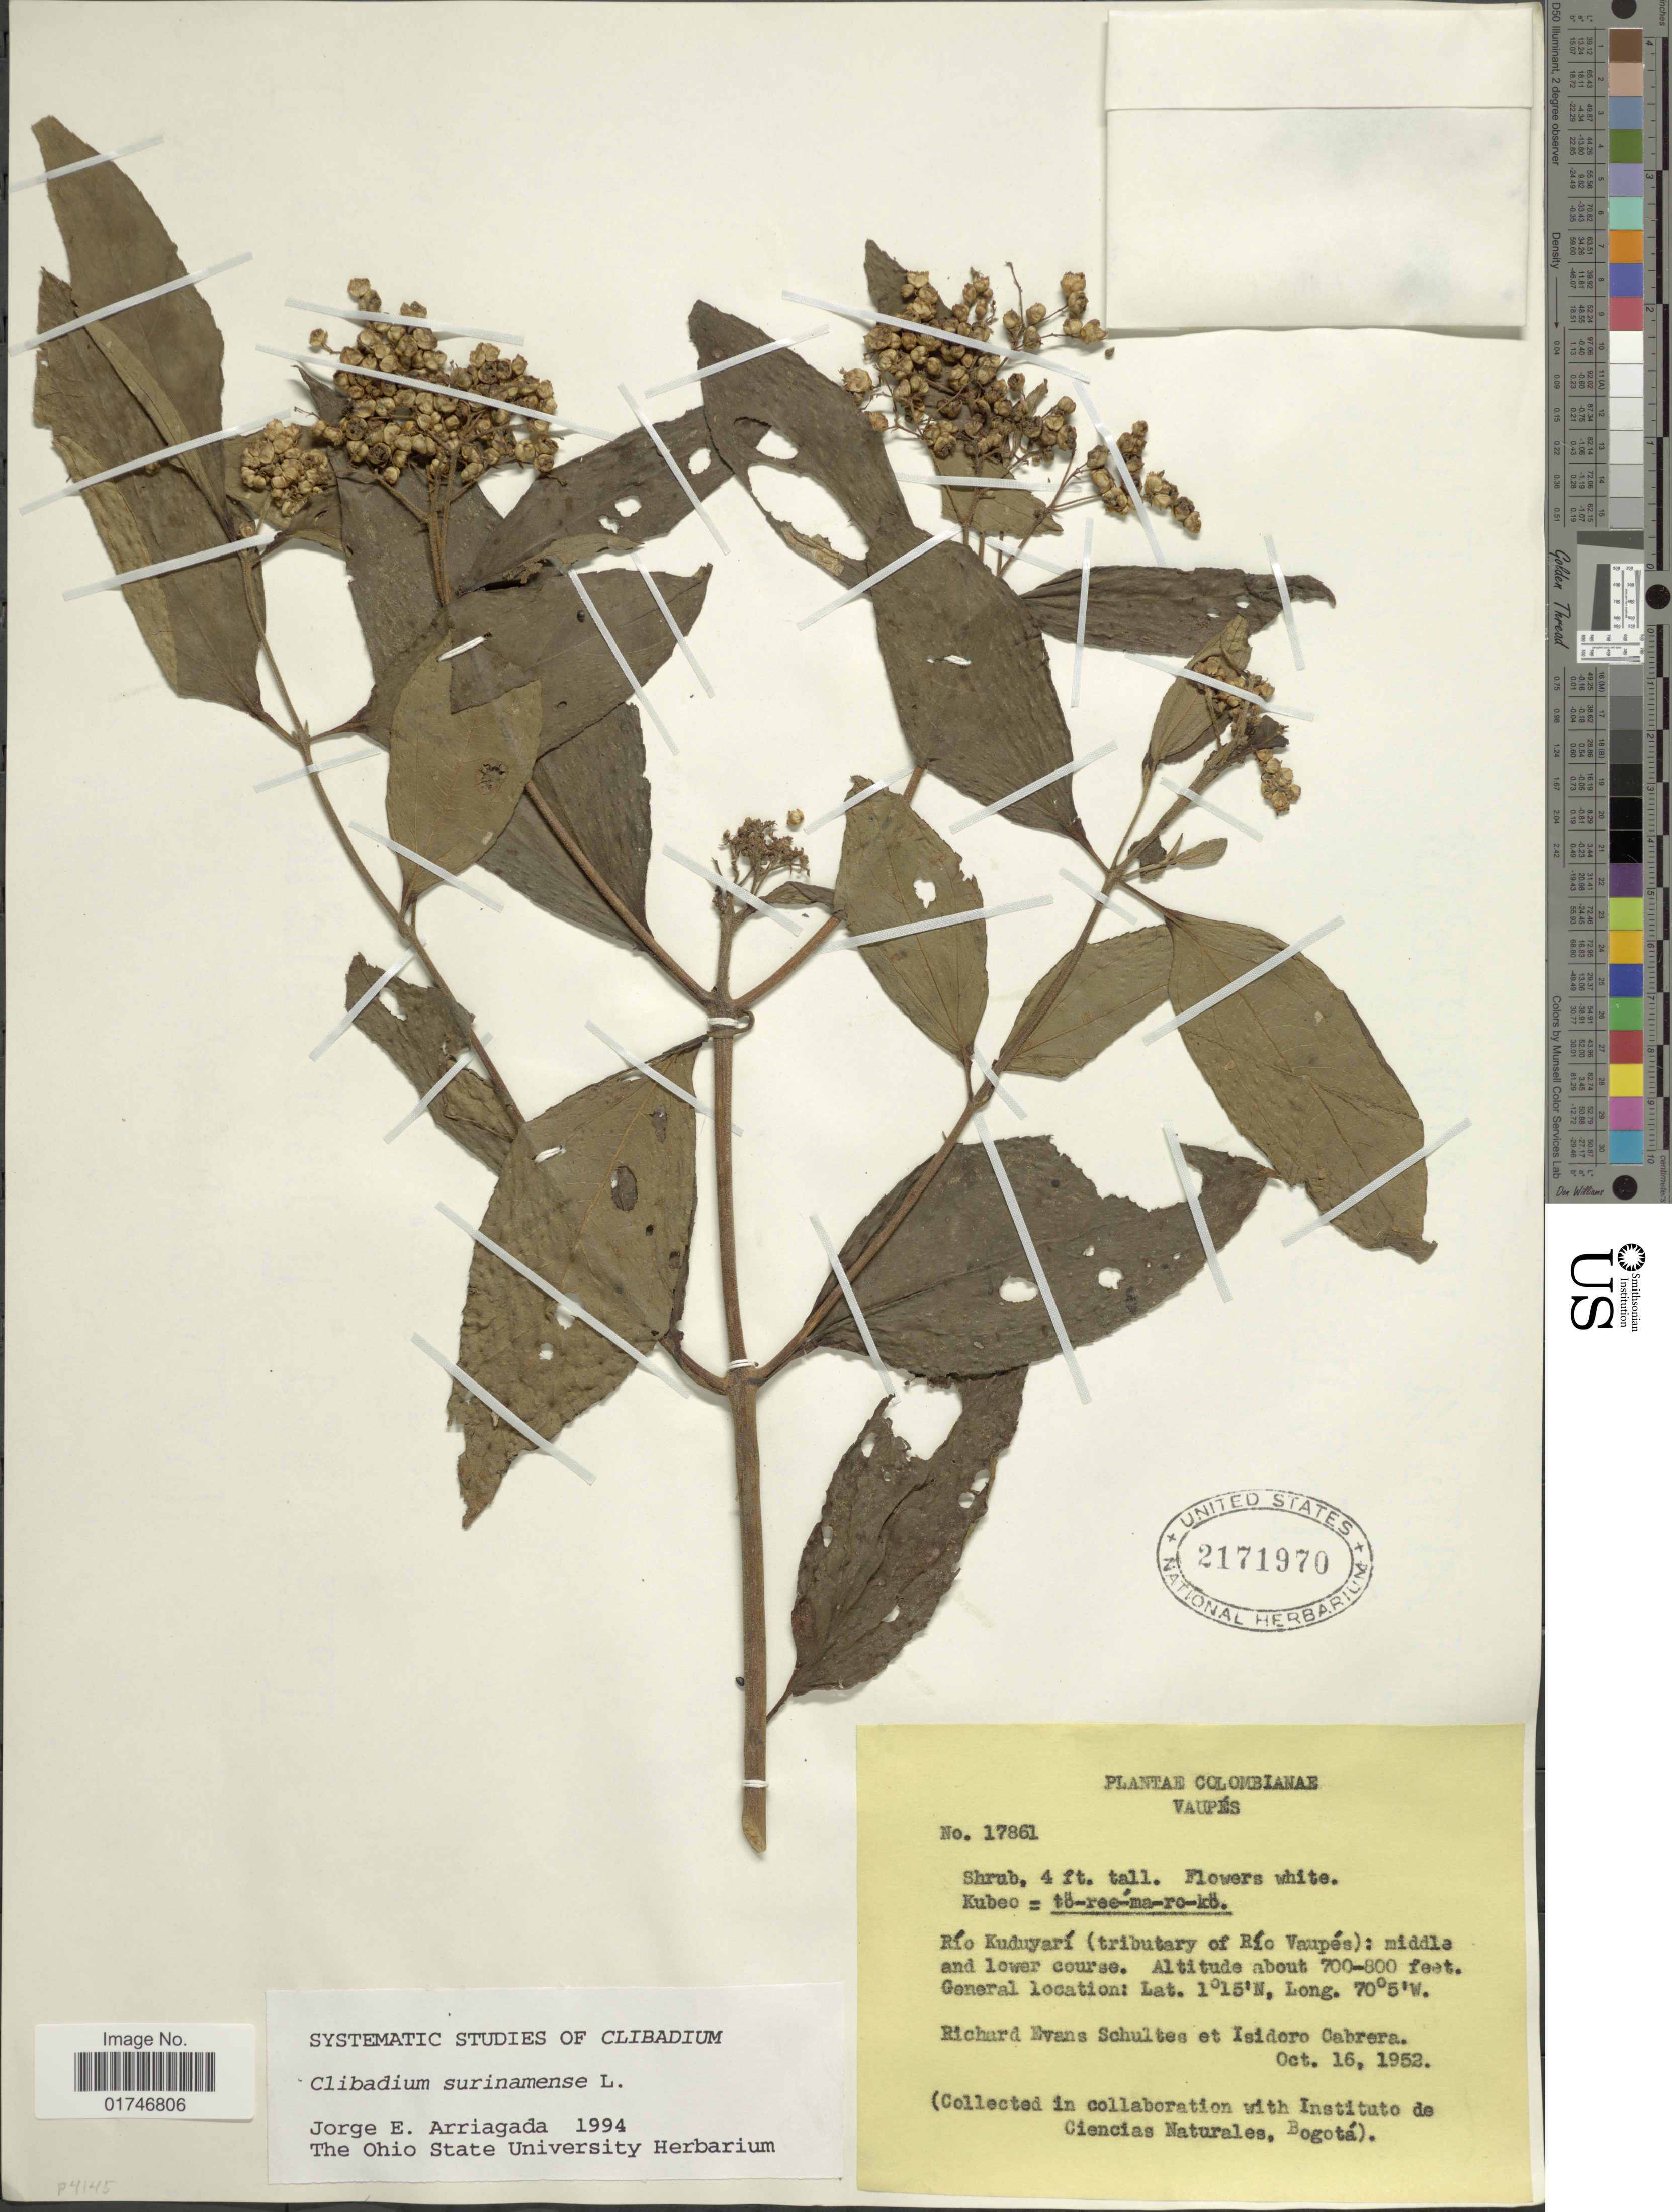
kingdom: Plantae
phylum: Tracheophyta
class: Magnoliopsida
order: Asterales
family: Asteraceae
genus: Clibadium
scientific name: Clibadium surinamense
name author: L.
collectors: R. E. Schultes & I. Cabrera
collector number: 17861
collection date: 1952-10-16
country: Colombia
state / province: Vaupés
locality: Río Kuduyarí (tributary of Río Vaupés): middle and lower course.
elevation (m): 213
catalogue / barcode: US 2171970